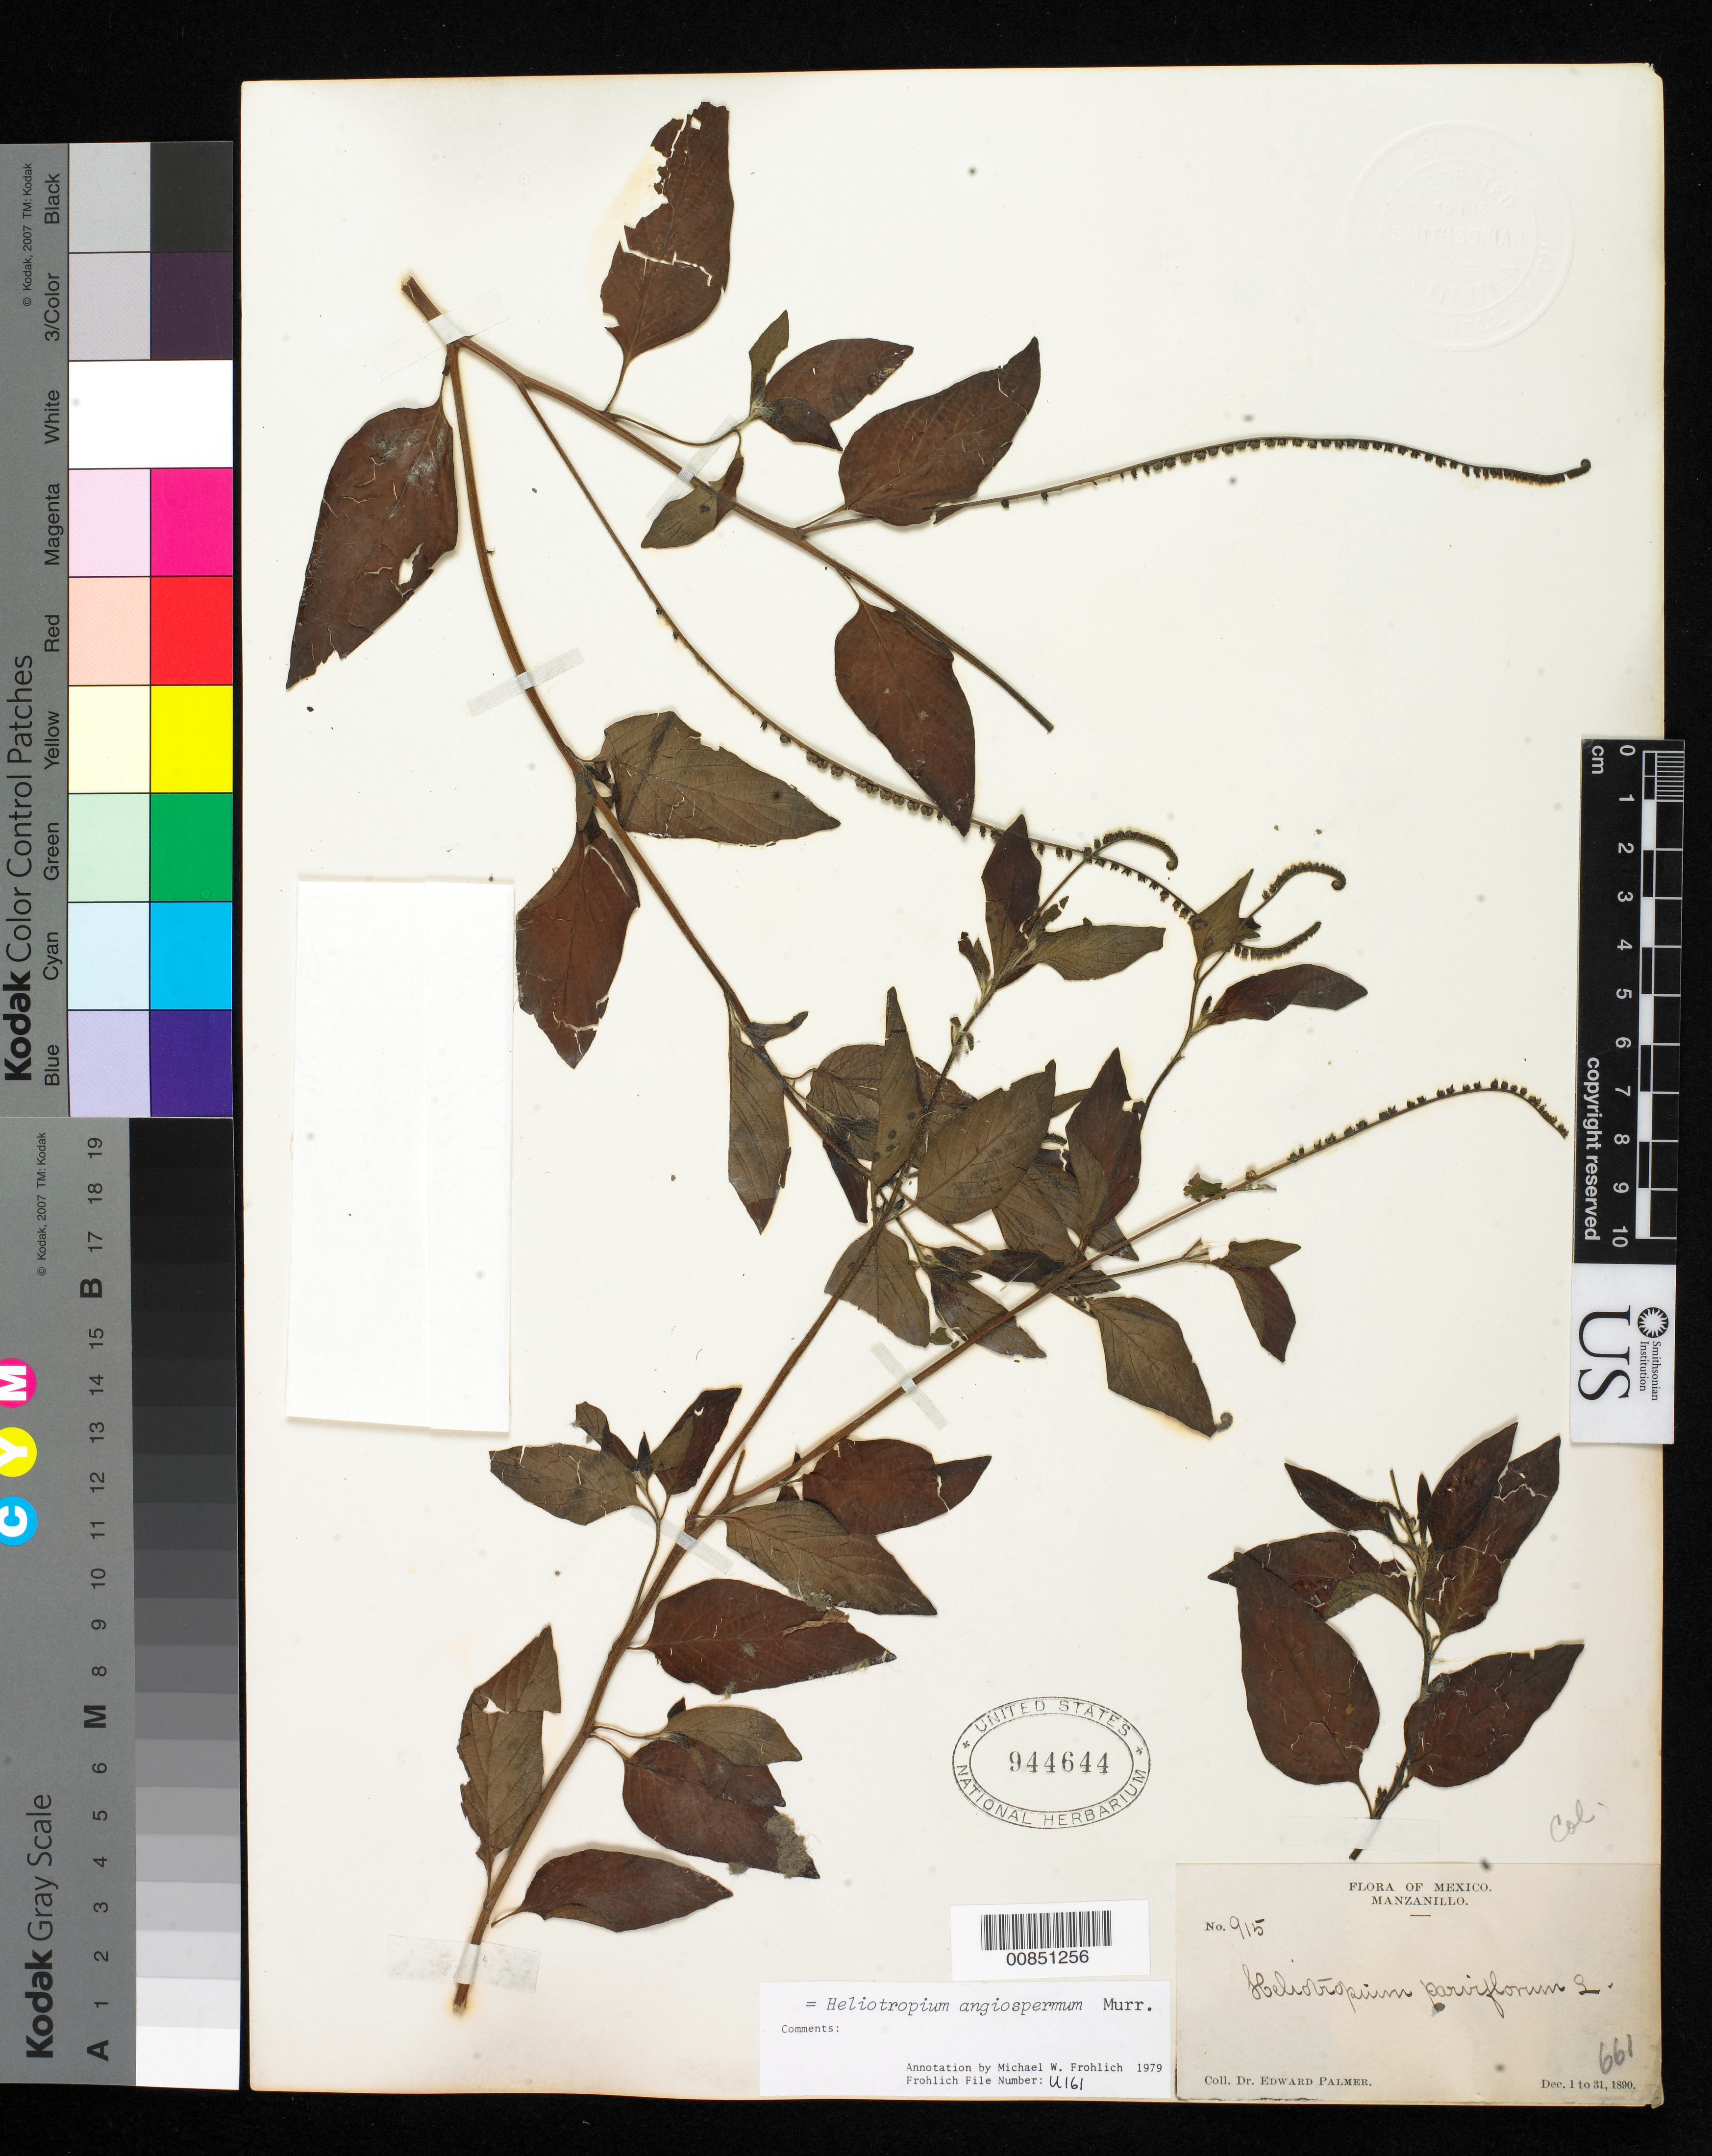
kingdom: Plantae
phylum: Tracheophyta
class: Magnoliopsida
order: Boraginales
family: Heliotropiaceae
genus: Heliotropium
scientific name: Heliotropium angiospermum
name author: Murray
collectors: E. Palmer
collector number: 915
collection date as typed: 01 Dec 1890 to 31 Dec 1890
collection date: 1890-12-01/1890-12-31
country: Mexico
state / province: Colima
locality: Manzanillo, Colima.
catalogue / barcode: US 944644